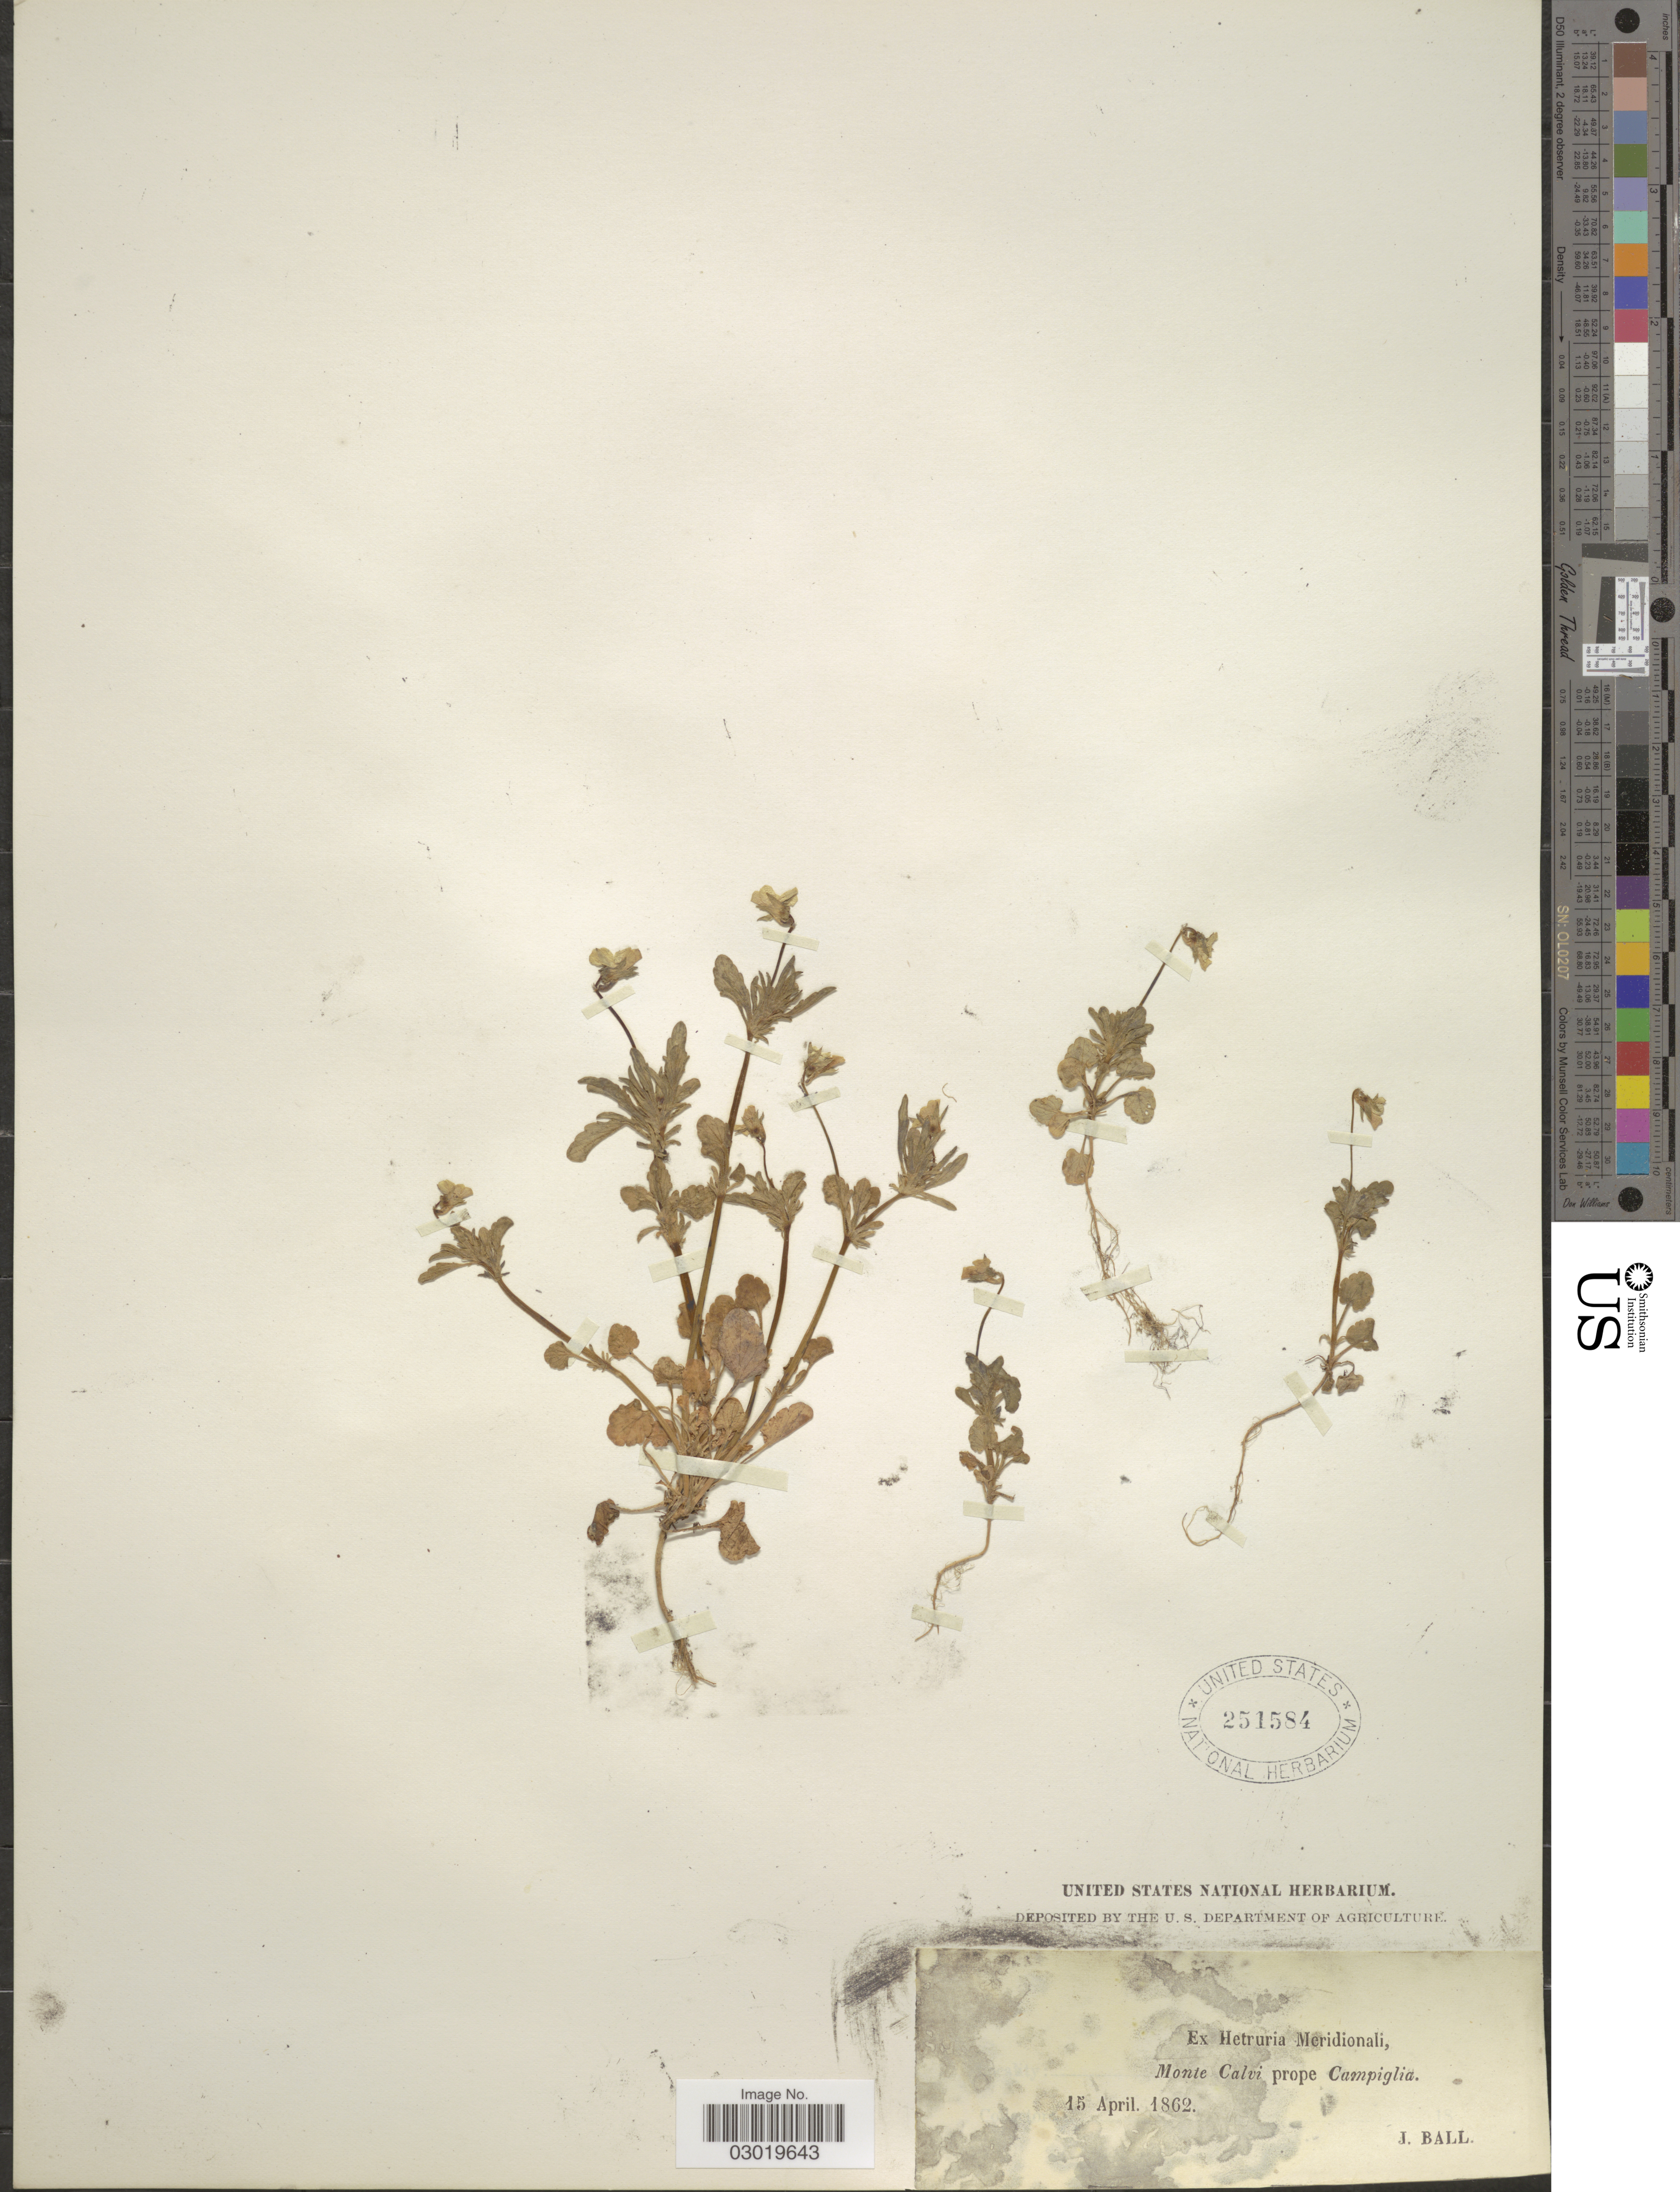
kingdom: Plantae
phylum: Tracheophyta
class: Magnoliopsida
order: Malpighiales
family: Violaceae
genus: Viola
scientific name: Viola sp.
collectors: J. Ball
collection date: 1862-04-15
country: Italy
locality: Monte Calvi prope Campiglia.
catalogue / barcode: US 251584